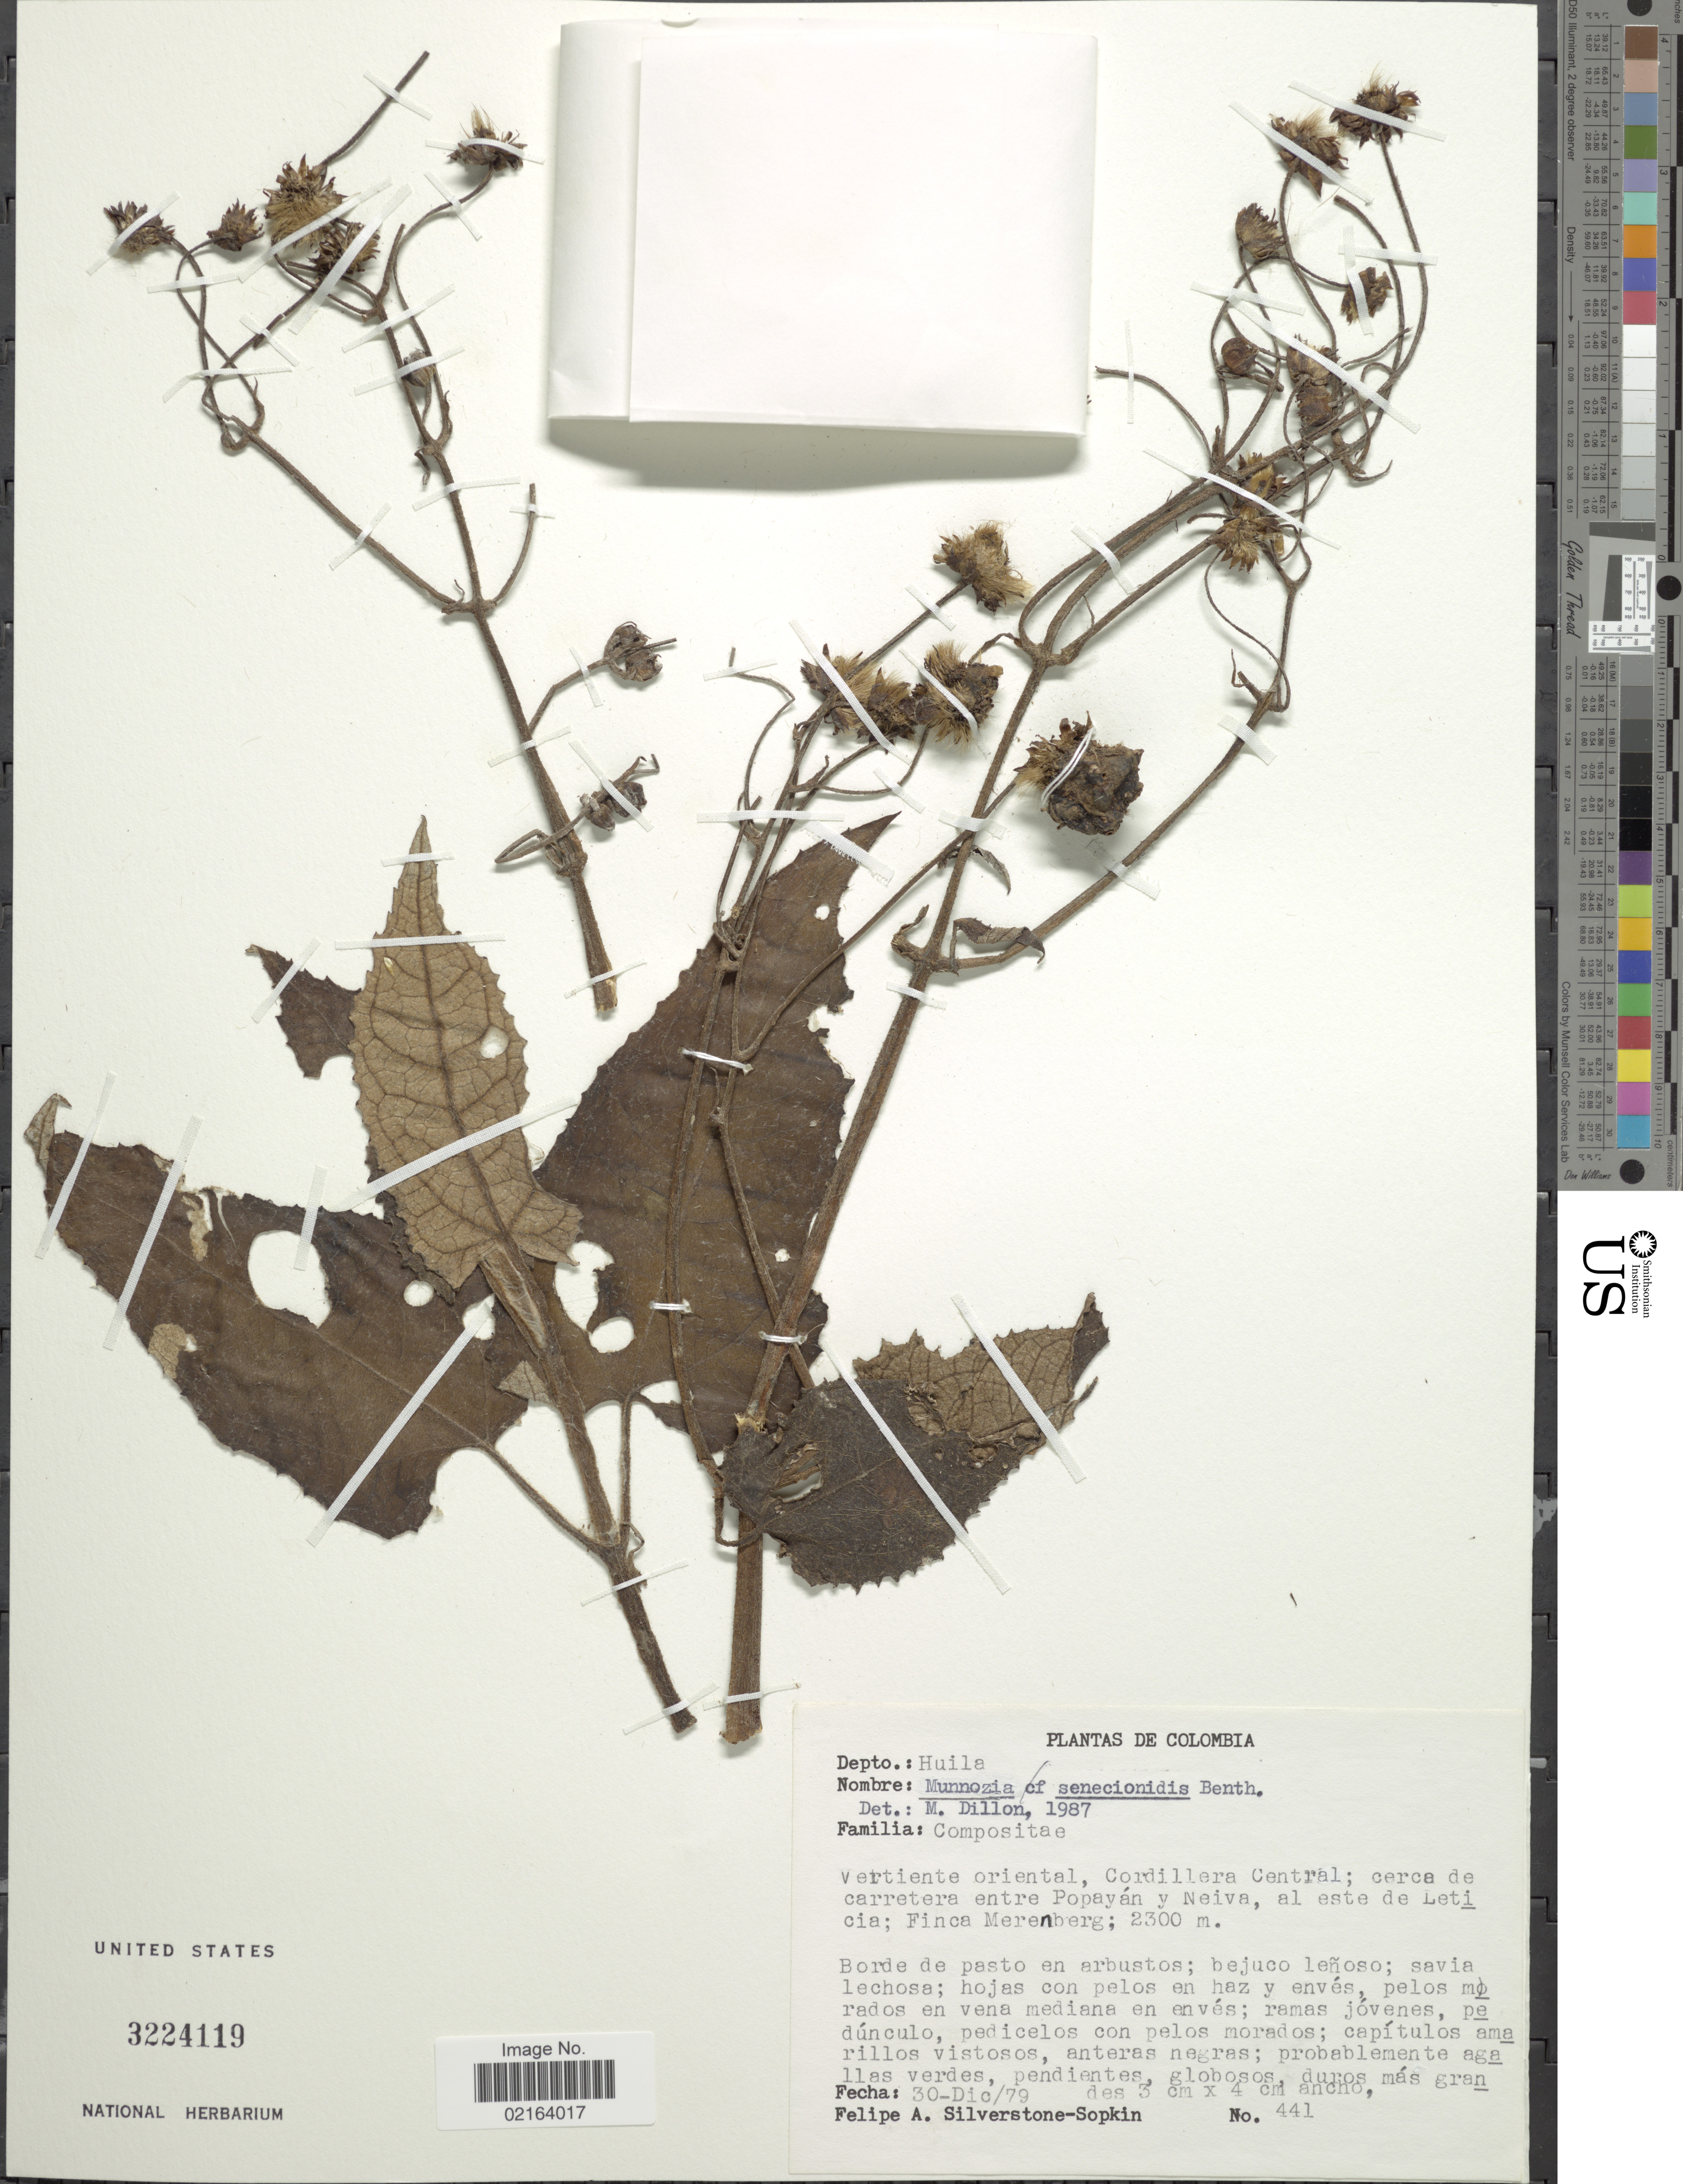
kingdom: Plantae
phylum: Tracheophyta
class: Magnoliopsida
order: Asterales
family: Asteraceae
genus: Munnozia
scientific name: Munnozia senecionidis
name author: Benth.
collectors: P. A. Silverstone-Sopkin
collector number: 441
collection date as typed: Transcribed d/m/y: 30/12/79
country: Colombia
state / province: Huila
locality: Depto.: Huila, Vertiente oriental, Cordillera Central, cerca de carretera entre Popayan y Neiva, al este de Leticia, Finca Merenberg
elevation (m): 2300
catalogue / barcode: US 3224119